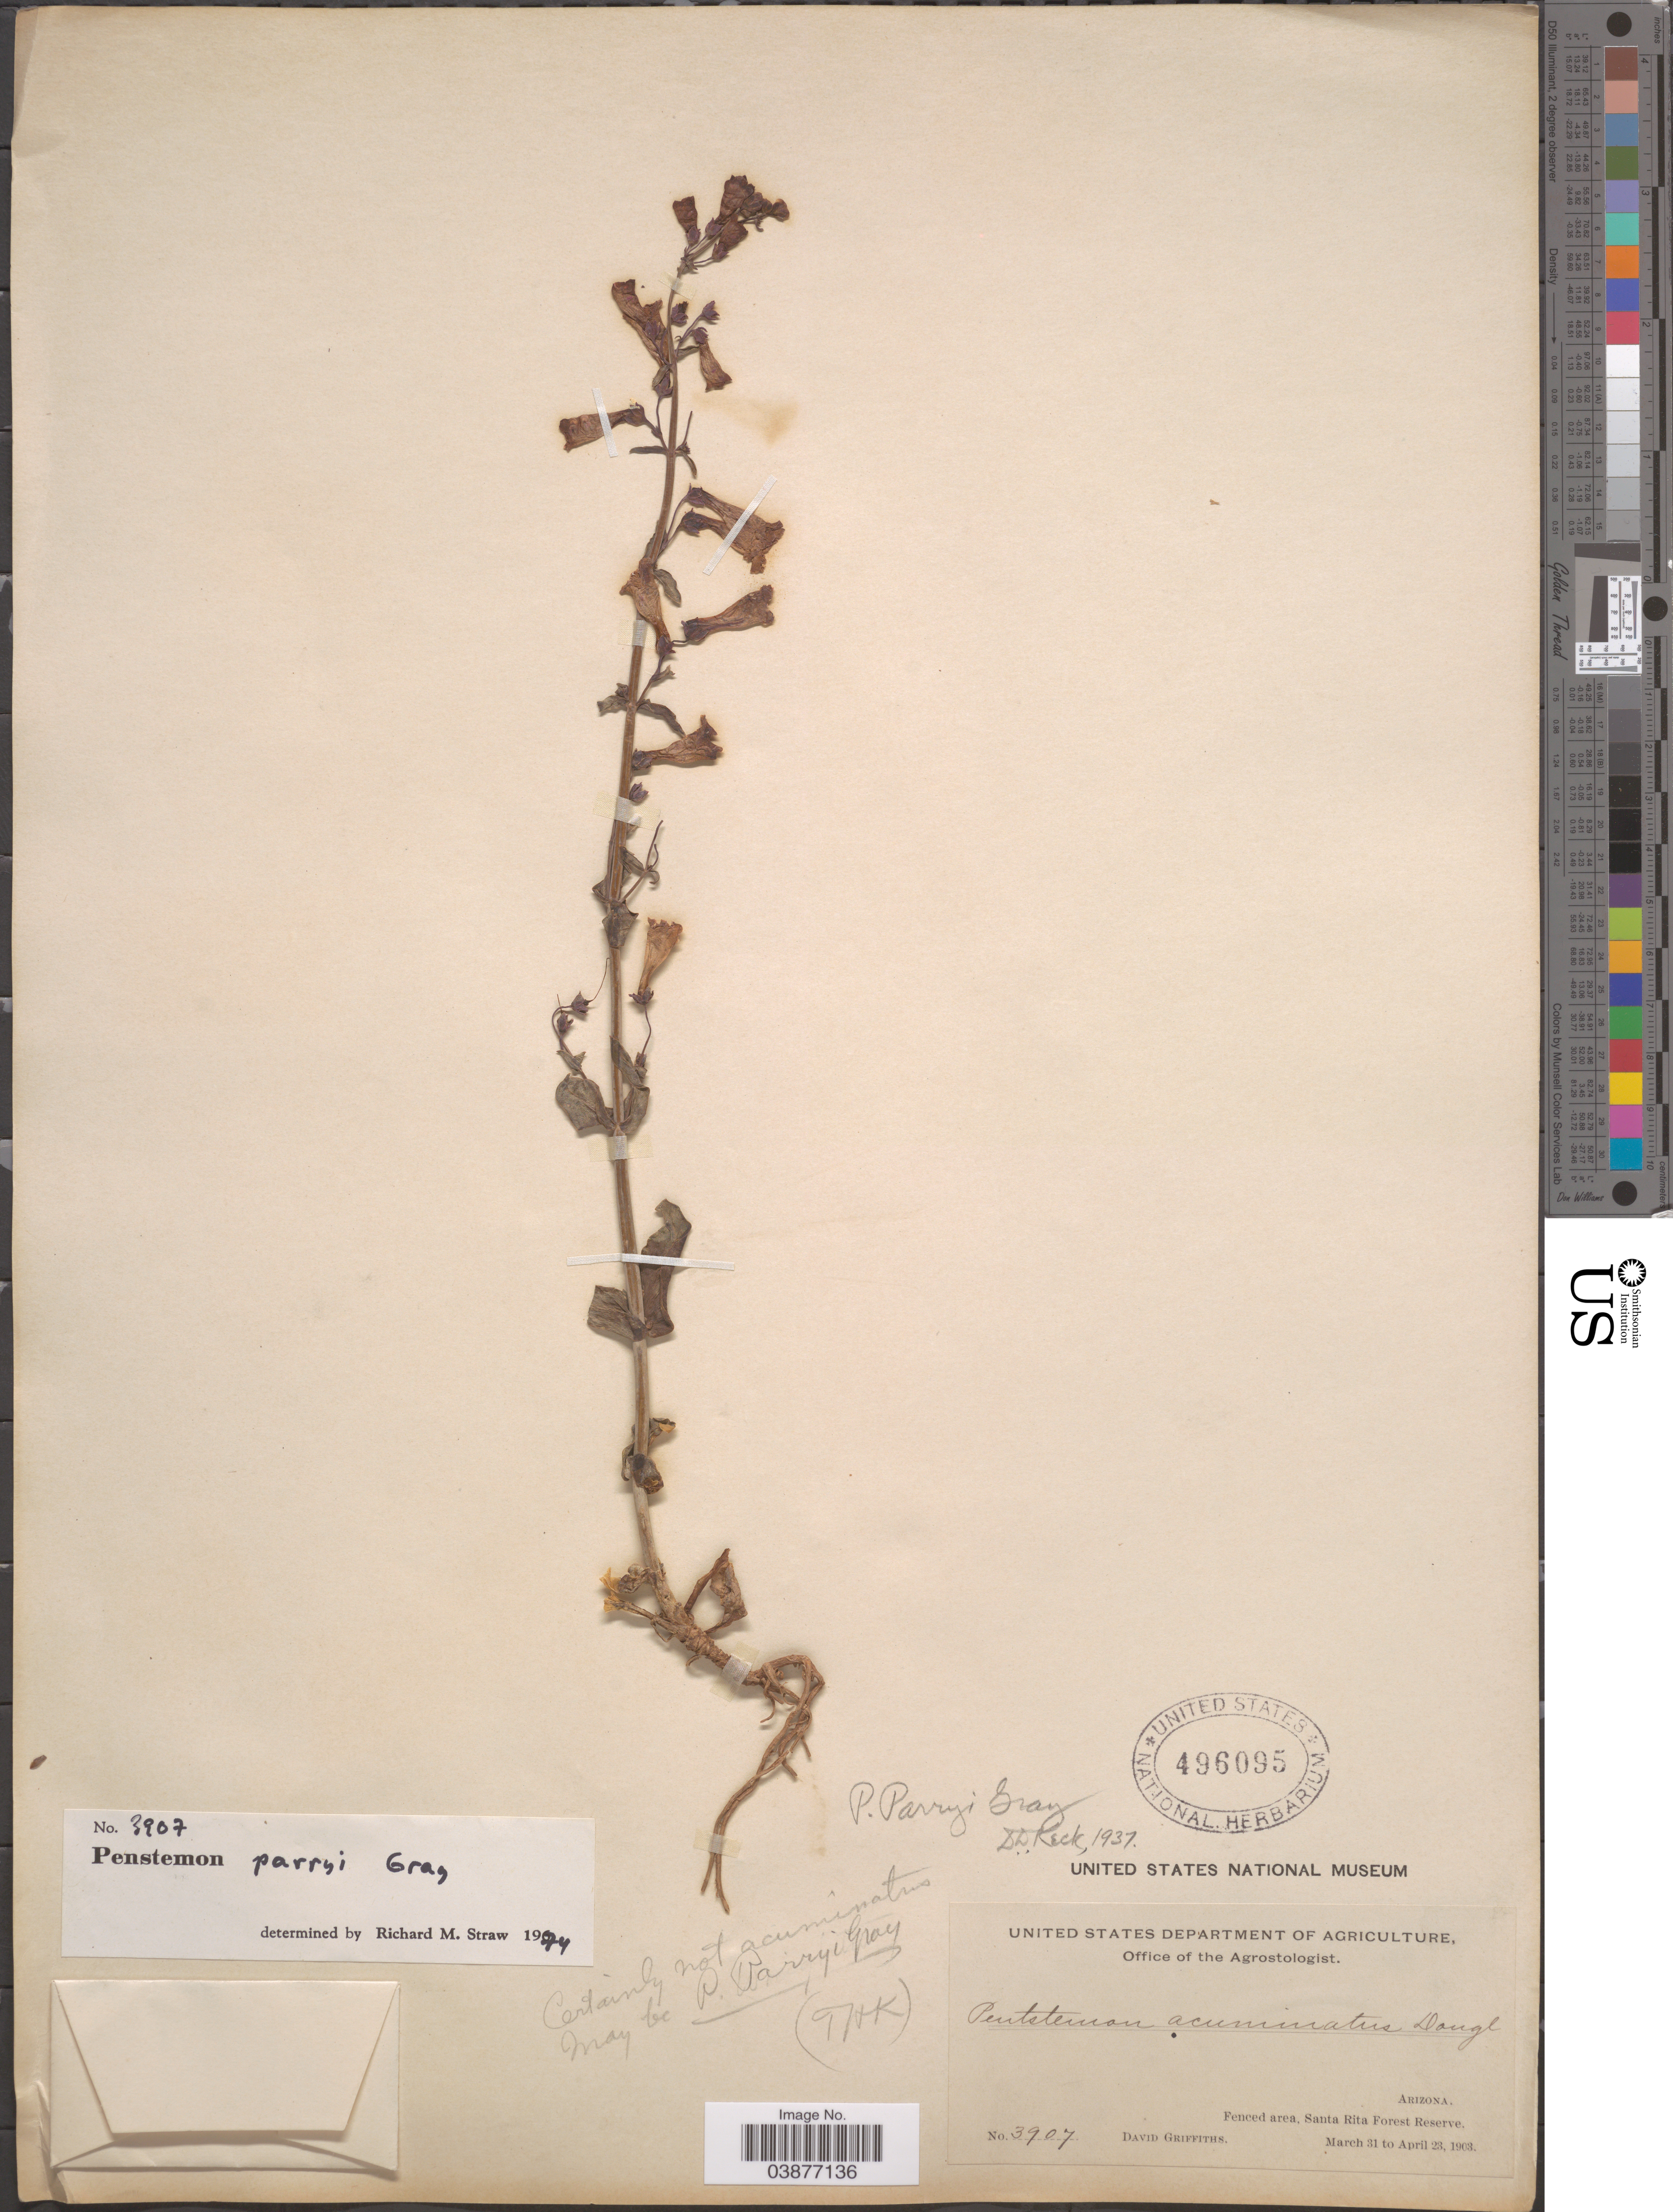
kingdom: Plantae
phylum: Tracheophyta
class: Magnoliopsida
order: Lamiales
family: Plantaginaceae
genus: Penstemon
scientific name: Penstemon parryi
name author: A. Gray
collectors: D. Griffiths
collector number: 3907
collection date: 1903-03-31/1903-04-23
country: United States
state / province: Arizona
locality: Fenced area, Santa Rita Forest Reserve.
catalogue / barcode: US 496095